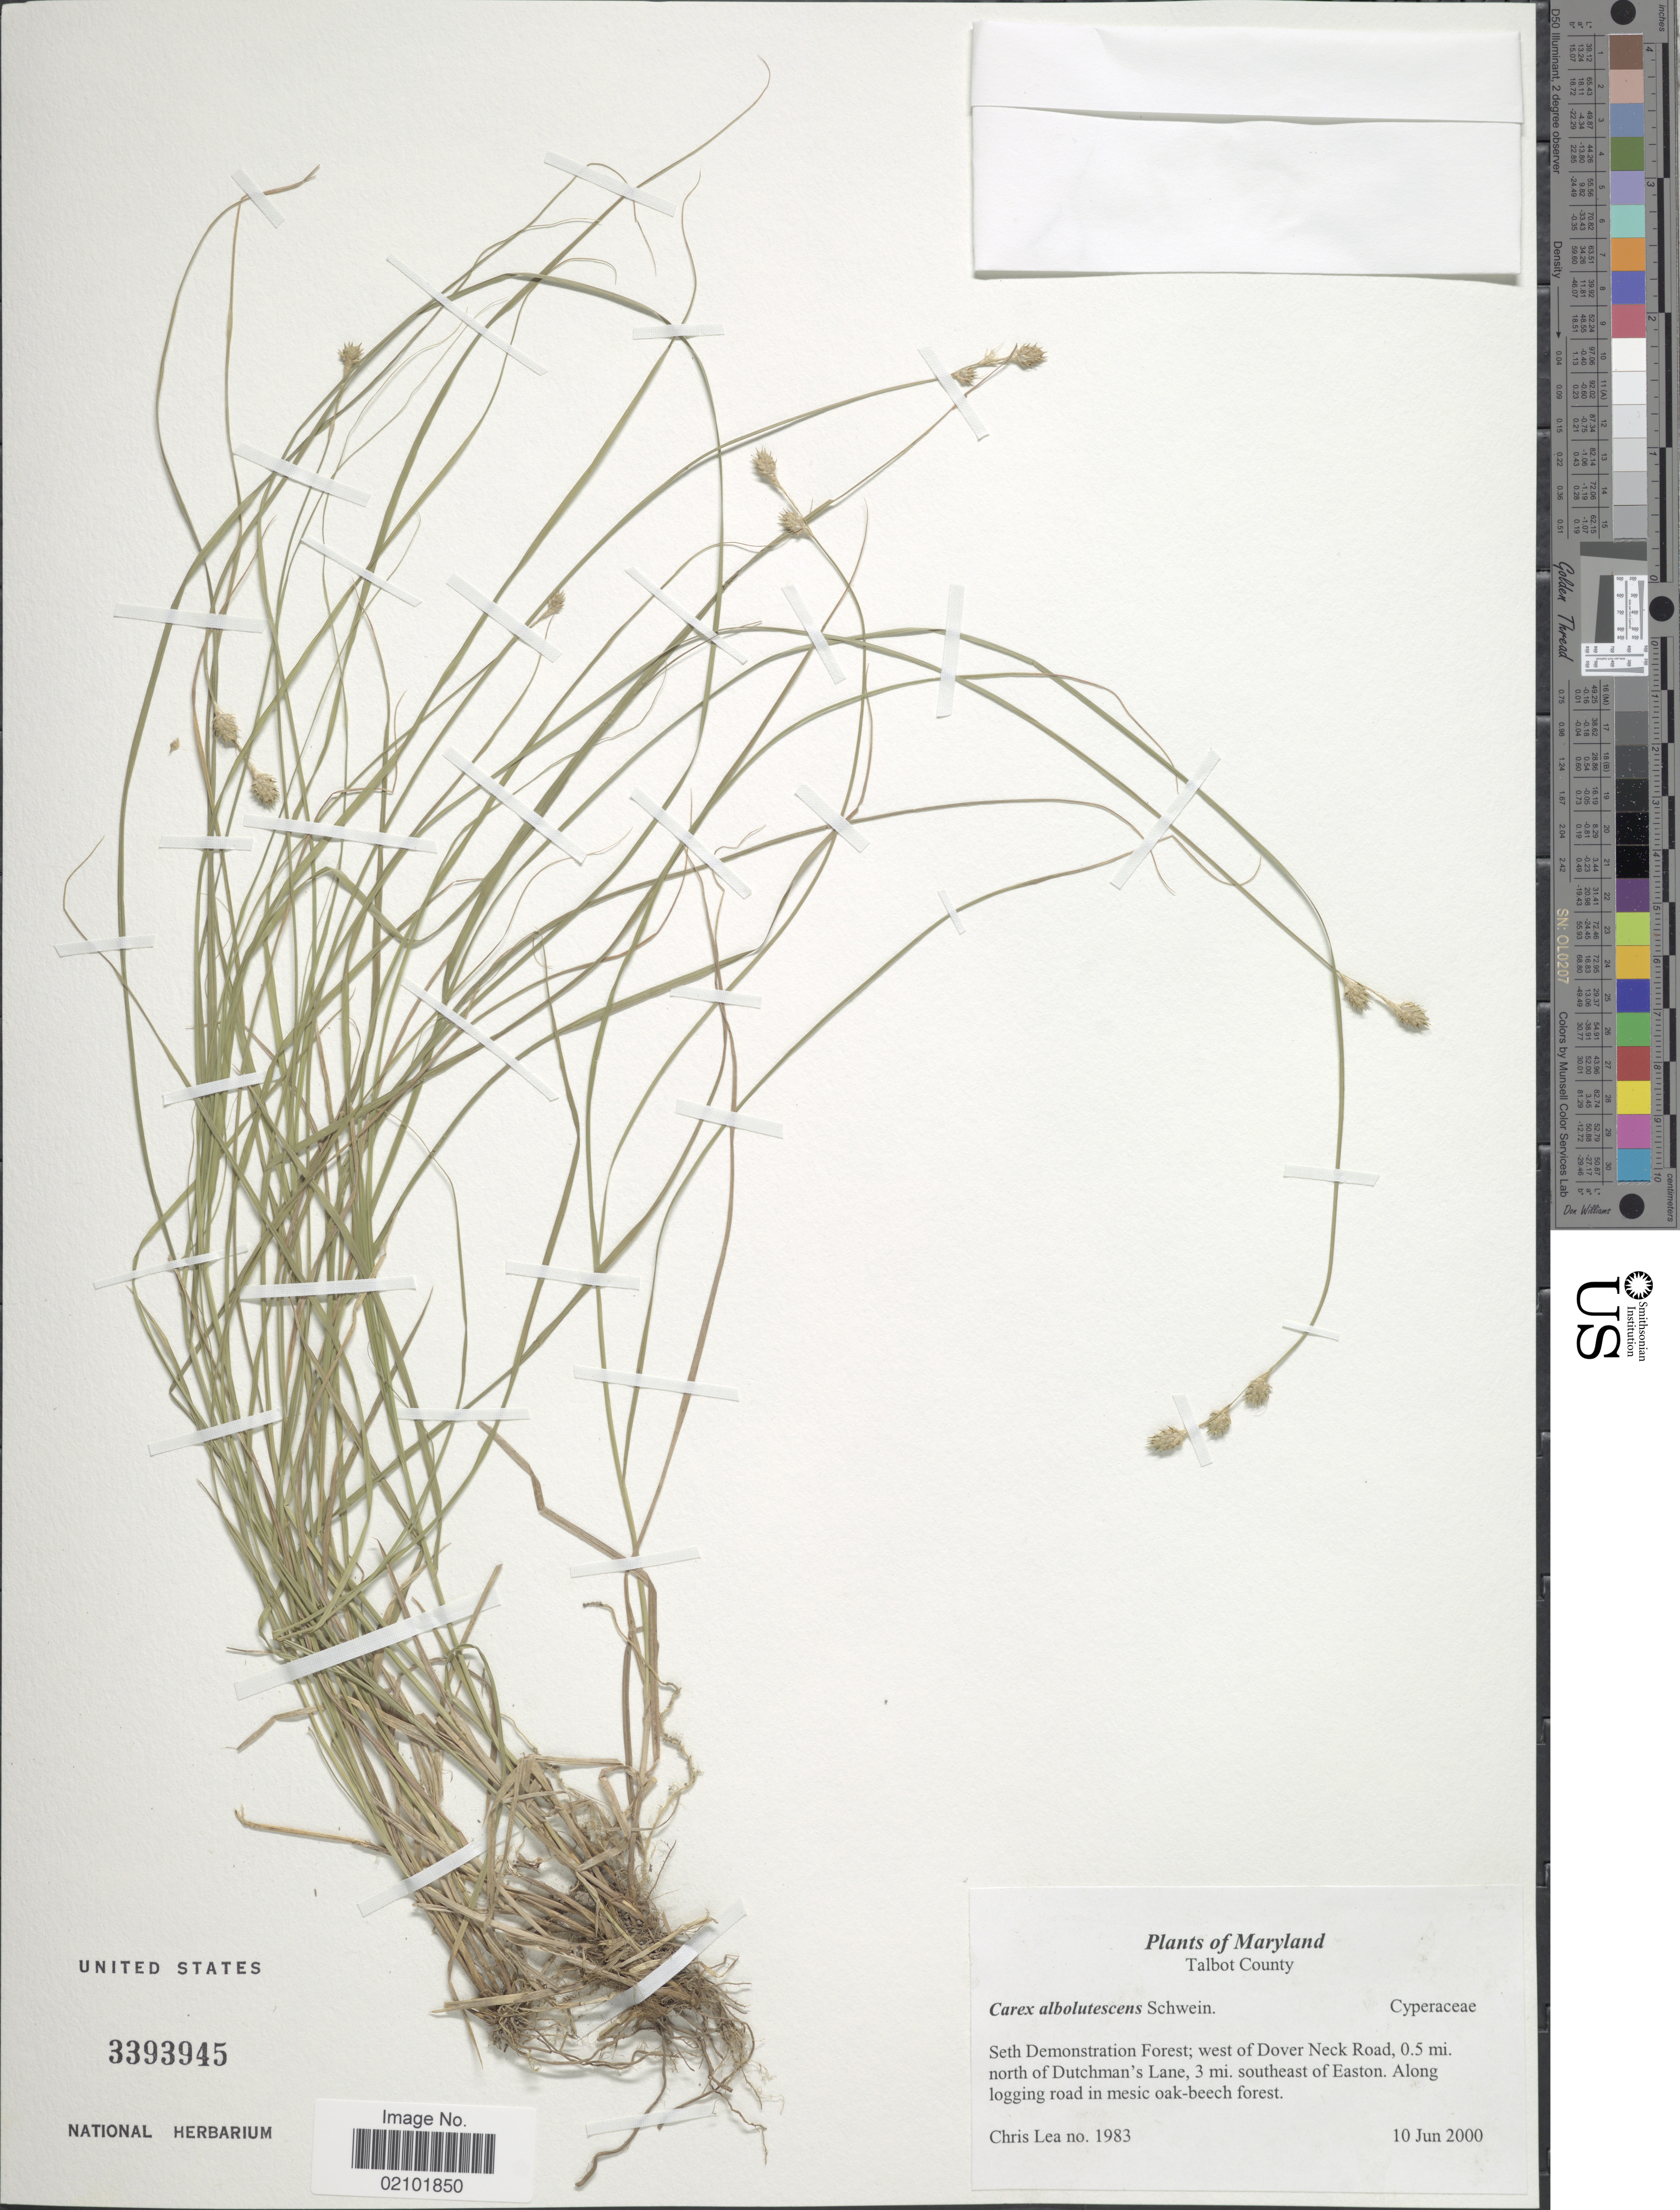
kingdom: Plantae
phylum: Tracheophyta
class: Liliopsida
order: Poales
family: Cyperaceae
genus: Carex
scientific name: Carex albolutescens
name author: Schwein.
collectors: C. Lea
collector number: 1983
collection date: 2000-06-10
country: United States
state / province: Maryland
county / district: Talbot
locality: Seth Demonstration Forest; west of Dover Neck Road, 0.5 mi. north of Dutchman's Lane, 3 mi. southeast of Easton. Talbot County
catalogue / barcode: US 3393945